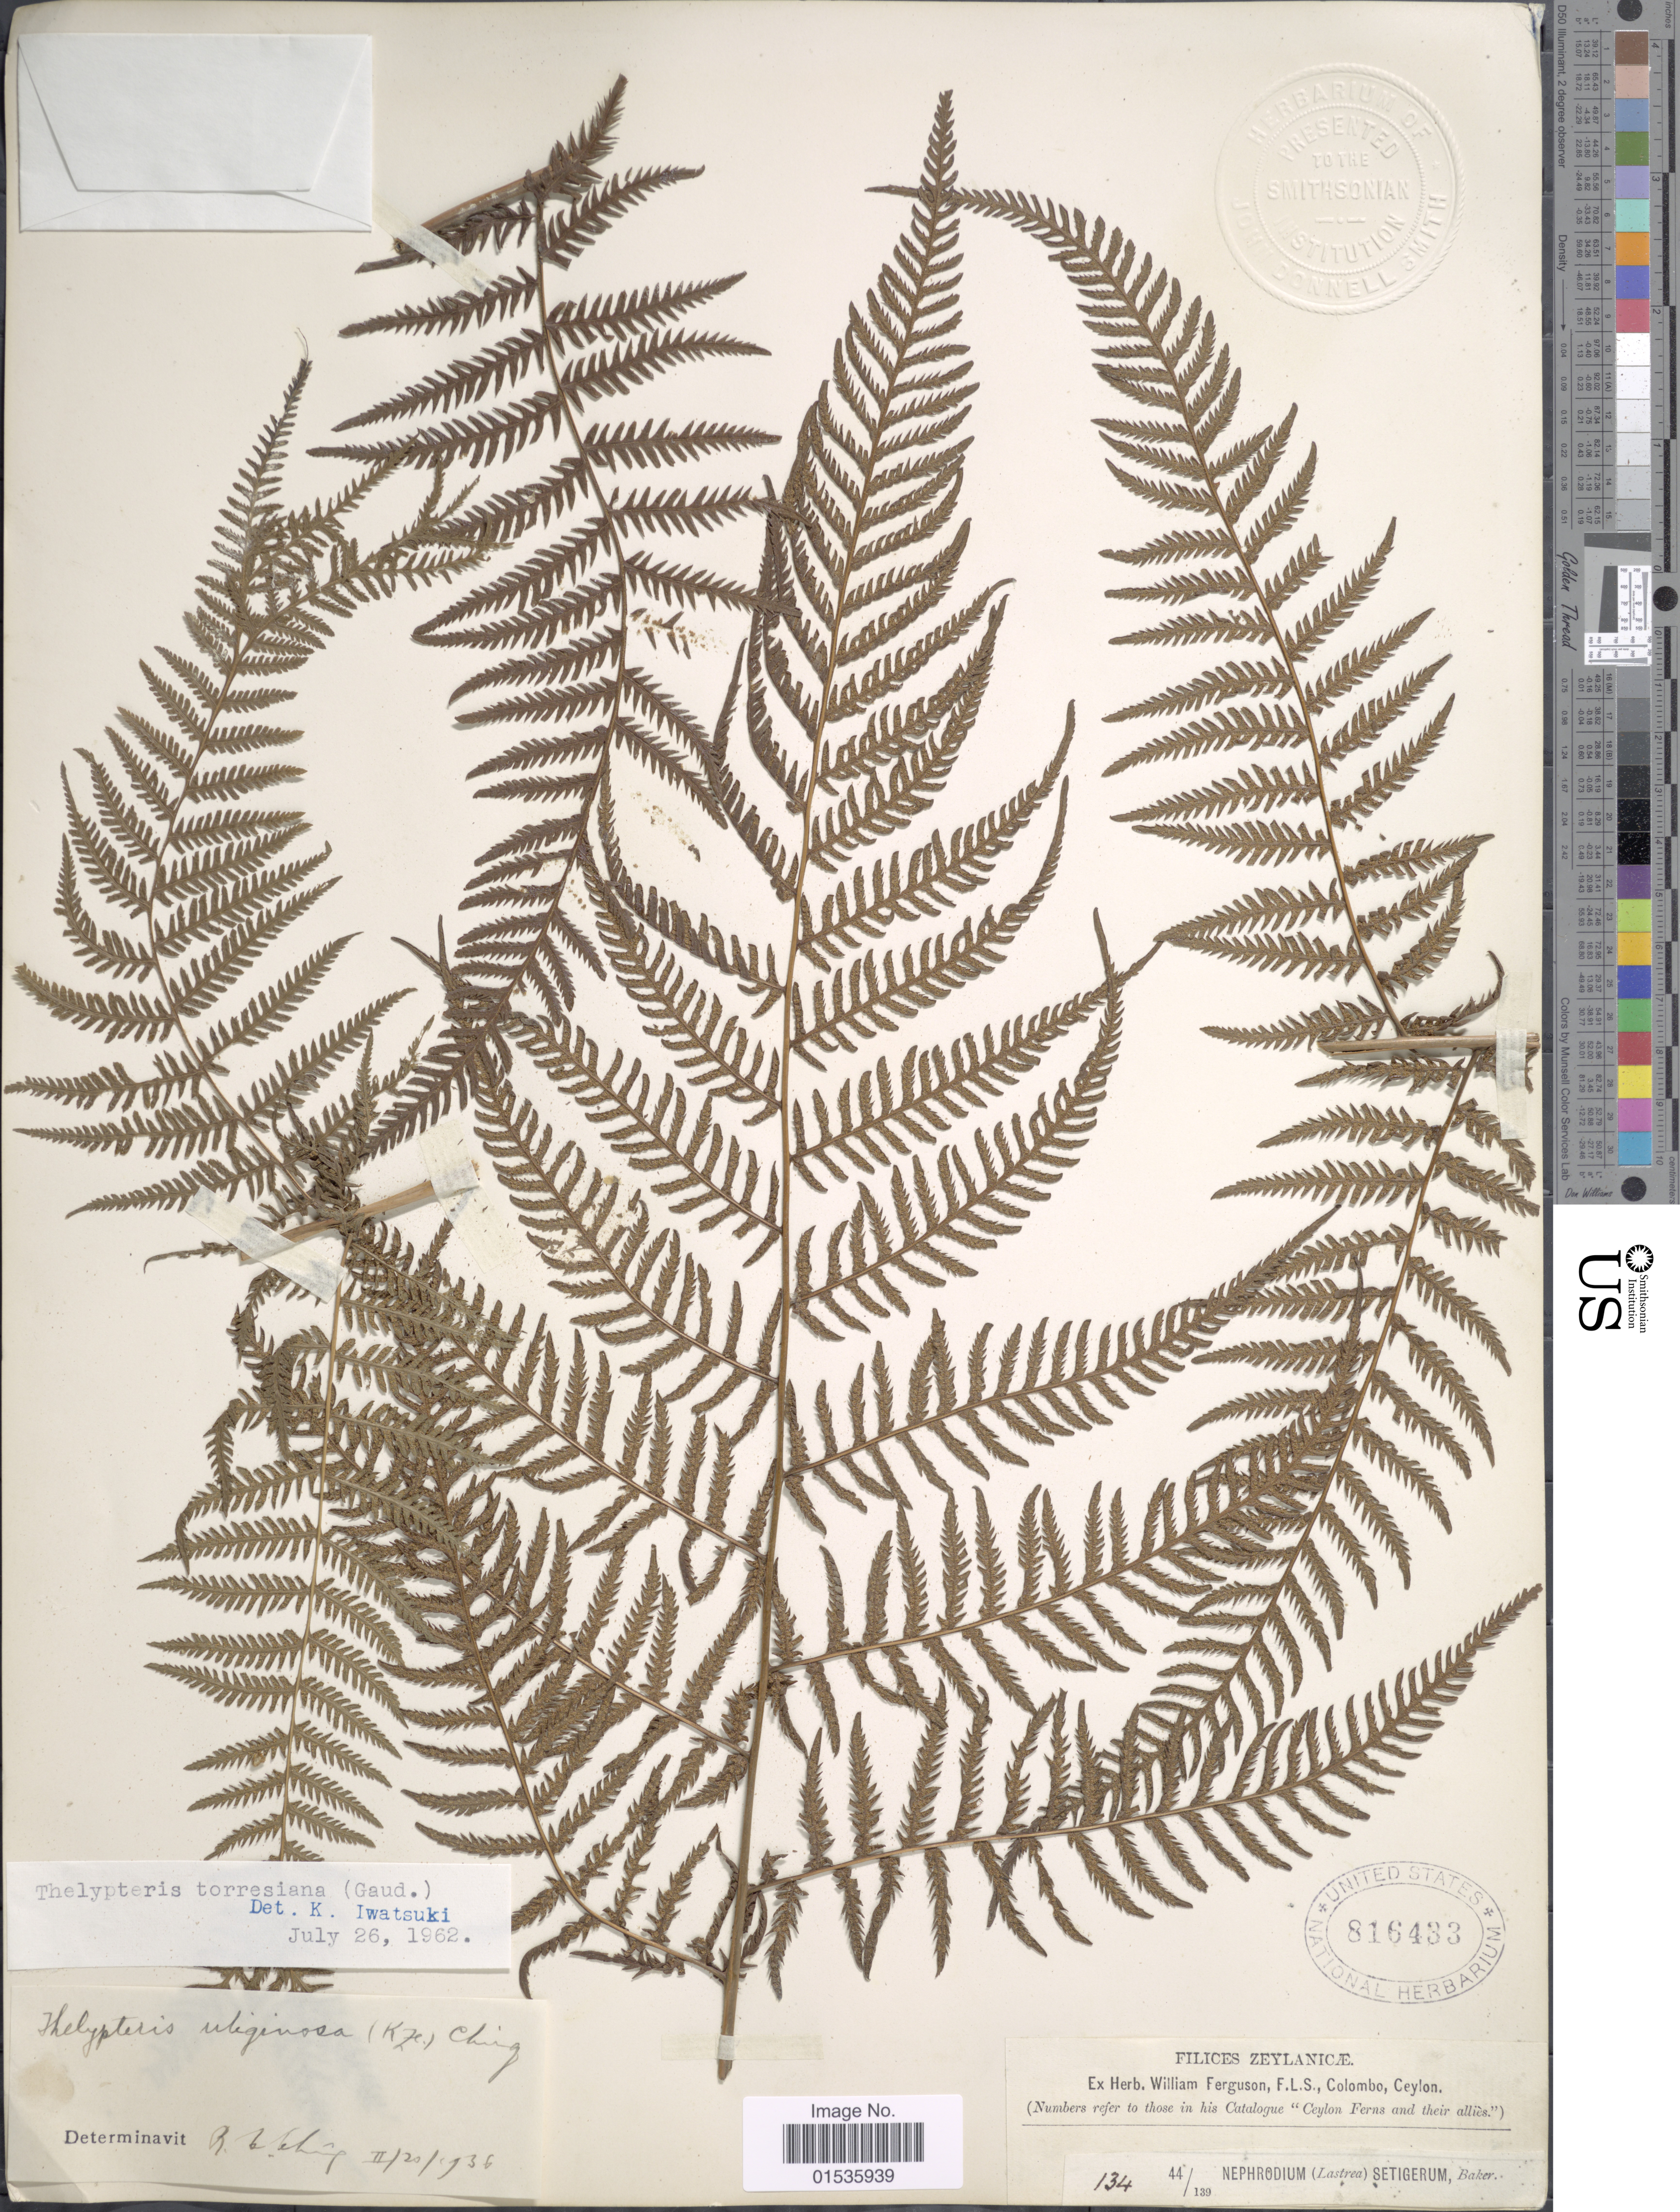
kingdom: Plantae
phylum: Tracheophyta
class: Polypodiopsida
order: Polypodiales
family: Thelypteridaceae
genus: Macrothelypteris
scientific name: Macrothelypteris torresiana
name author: (Gaudich.) Ching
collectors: ex herb. W. Ferguson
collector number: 134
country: Sri Lanka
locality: Ceylon. Zeylanicae.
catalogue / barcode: US 816433